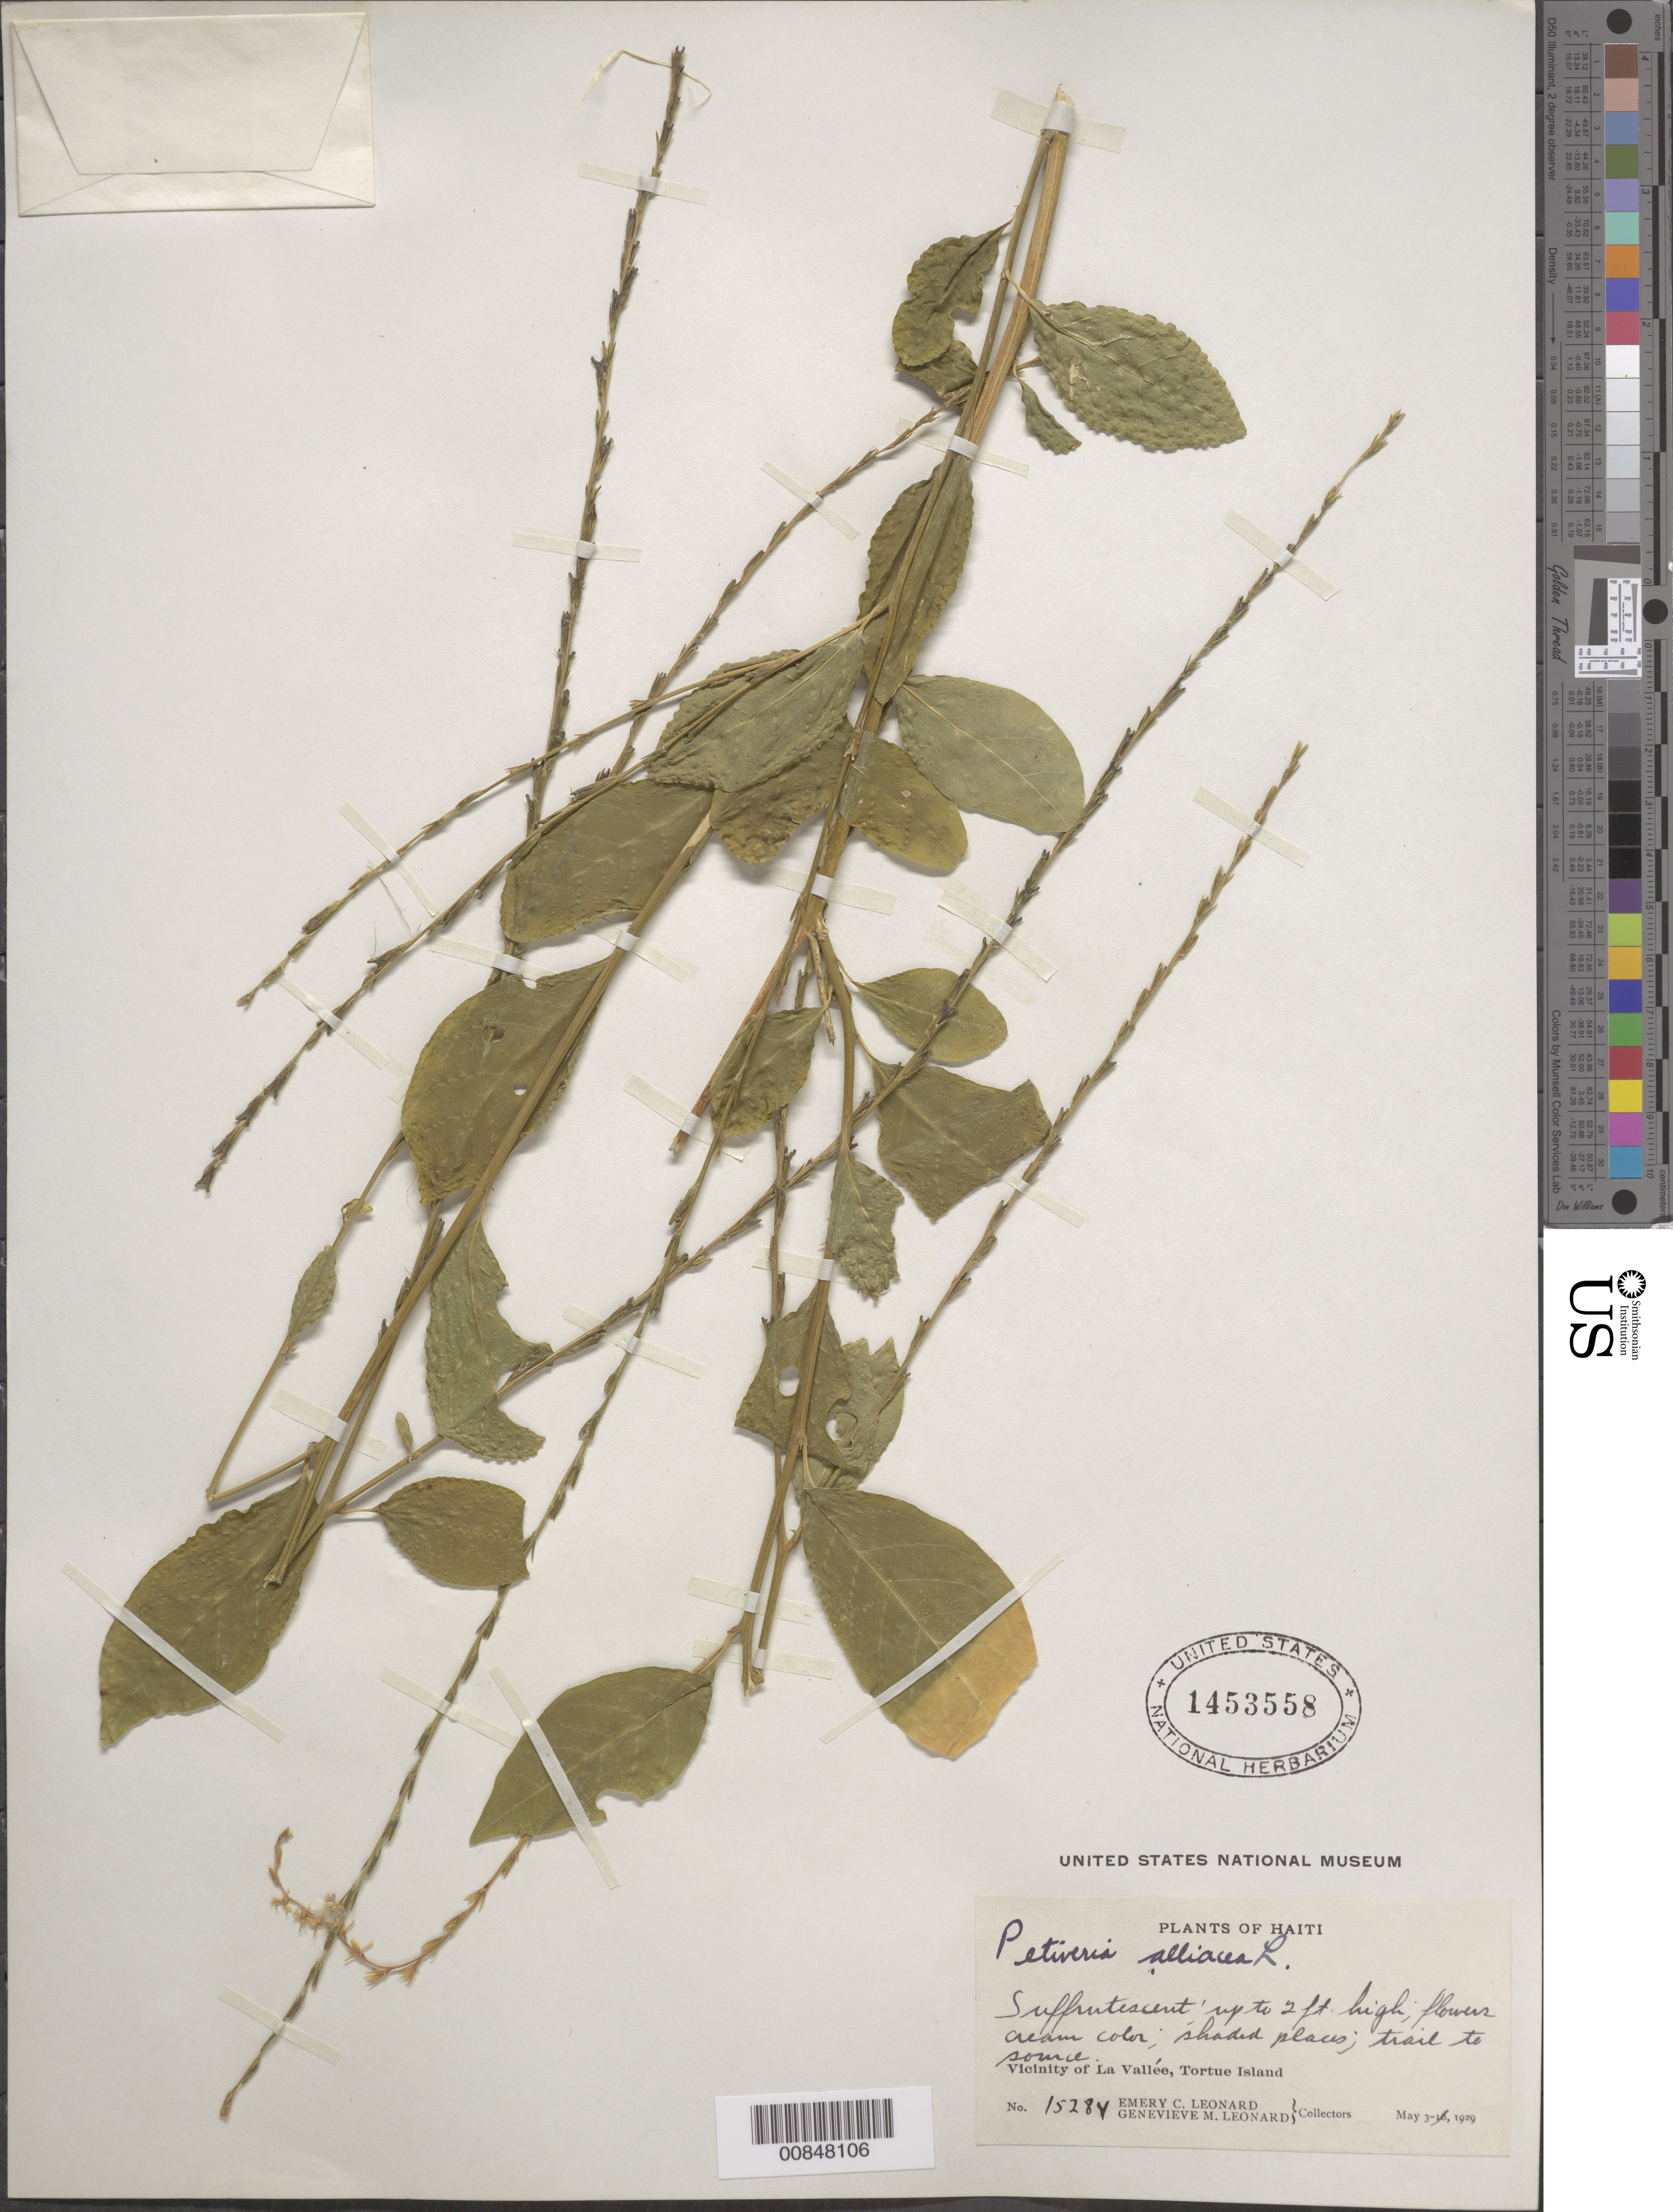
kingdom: Plantae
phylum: Tracheophyta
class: Magnoliopsida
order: Caryophyllales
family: Phytolaccaceae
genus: Petiveria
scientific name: Petiveria alliacea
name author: L.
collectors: E. C. Leonard & G. M. Leonard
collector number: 15284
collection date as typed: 03 May 1929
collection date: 1929-05-03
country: Haiti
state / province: Nord-Óuest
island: Île de la Tortue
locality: Vicinity of La Vallée, Tortue Island. Trail to Source.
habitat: Shaded places.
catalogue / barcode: US 1453558